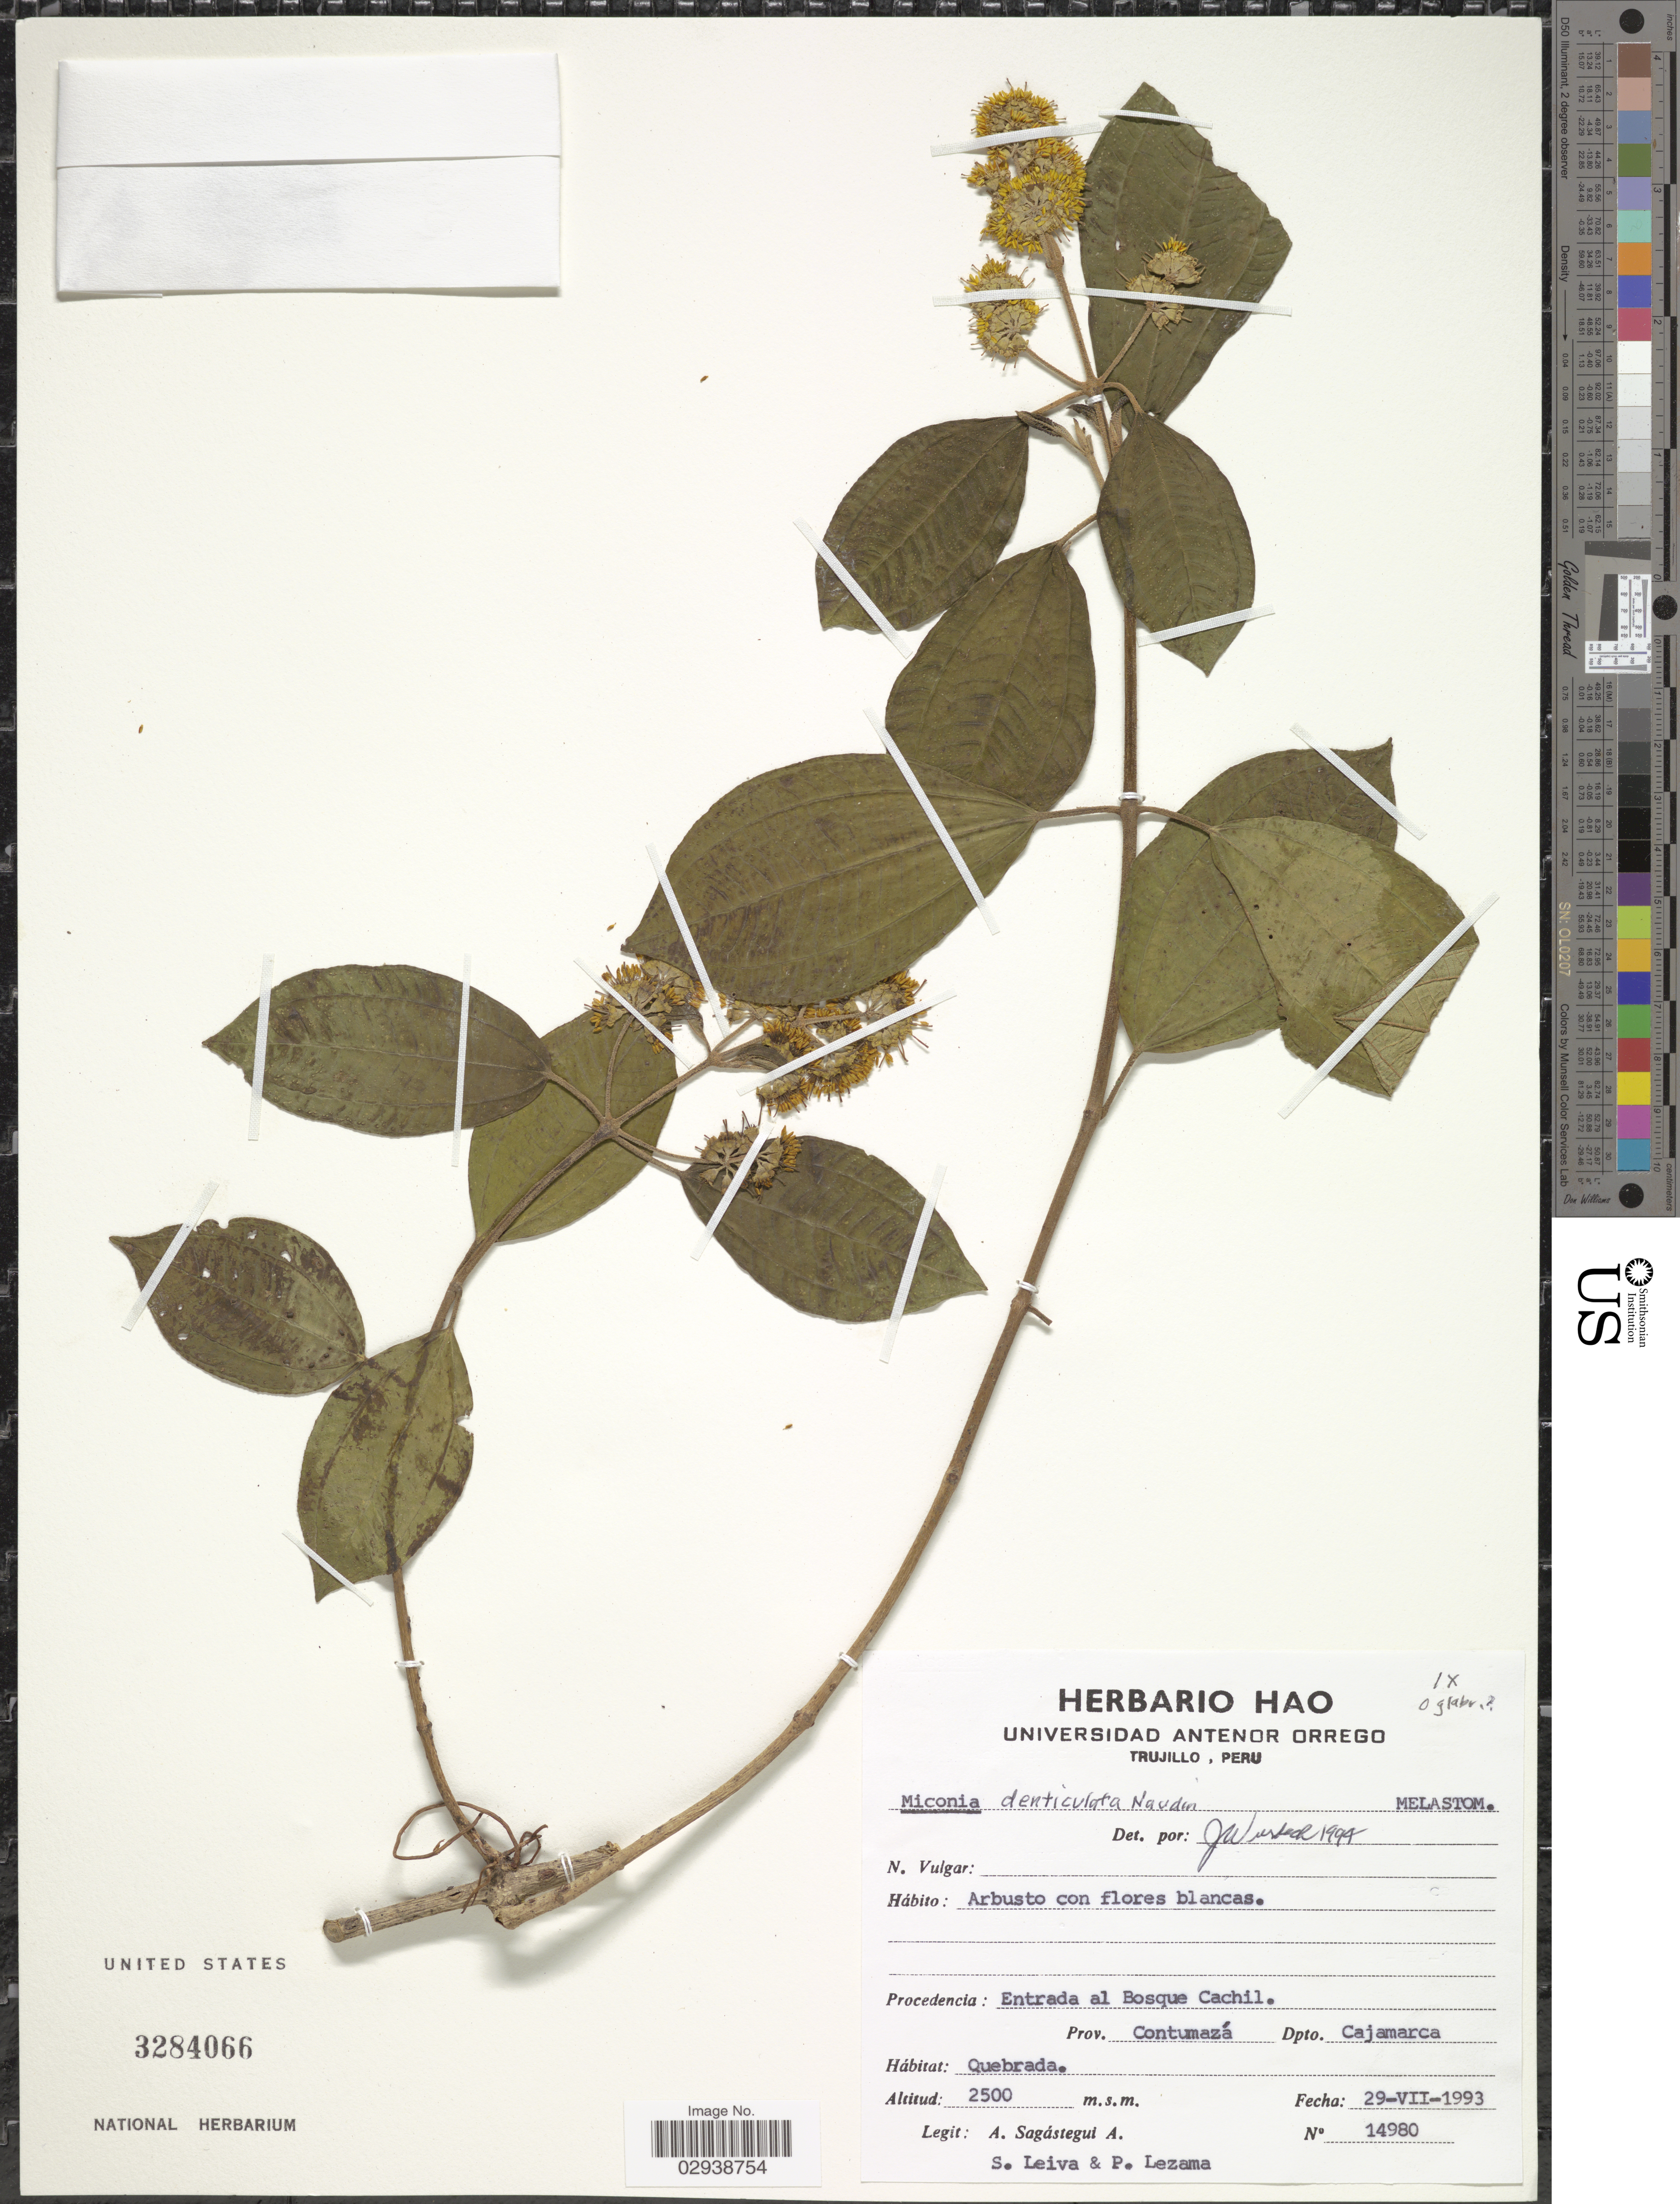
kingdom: Plantae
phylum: Tracheophyta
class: Magnoliopsida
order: Myrtales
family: Melastomataceae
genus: Miconia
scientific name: Miconia denticulata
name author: Naudin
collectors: A. Sagástegui A., S. Leiva & P. Lezama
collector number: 14980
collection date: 1993-07-29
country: Peru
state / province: Cajamarca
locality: Procedencia: Entrada al Bosque Cachil, Prov. Contumazá, Dpto. Cajamarca.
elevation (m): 2500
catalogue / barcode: US 3284066